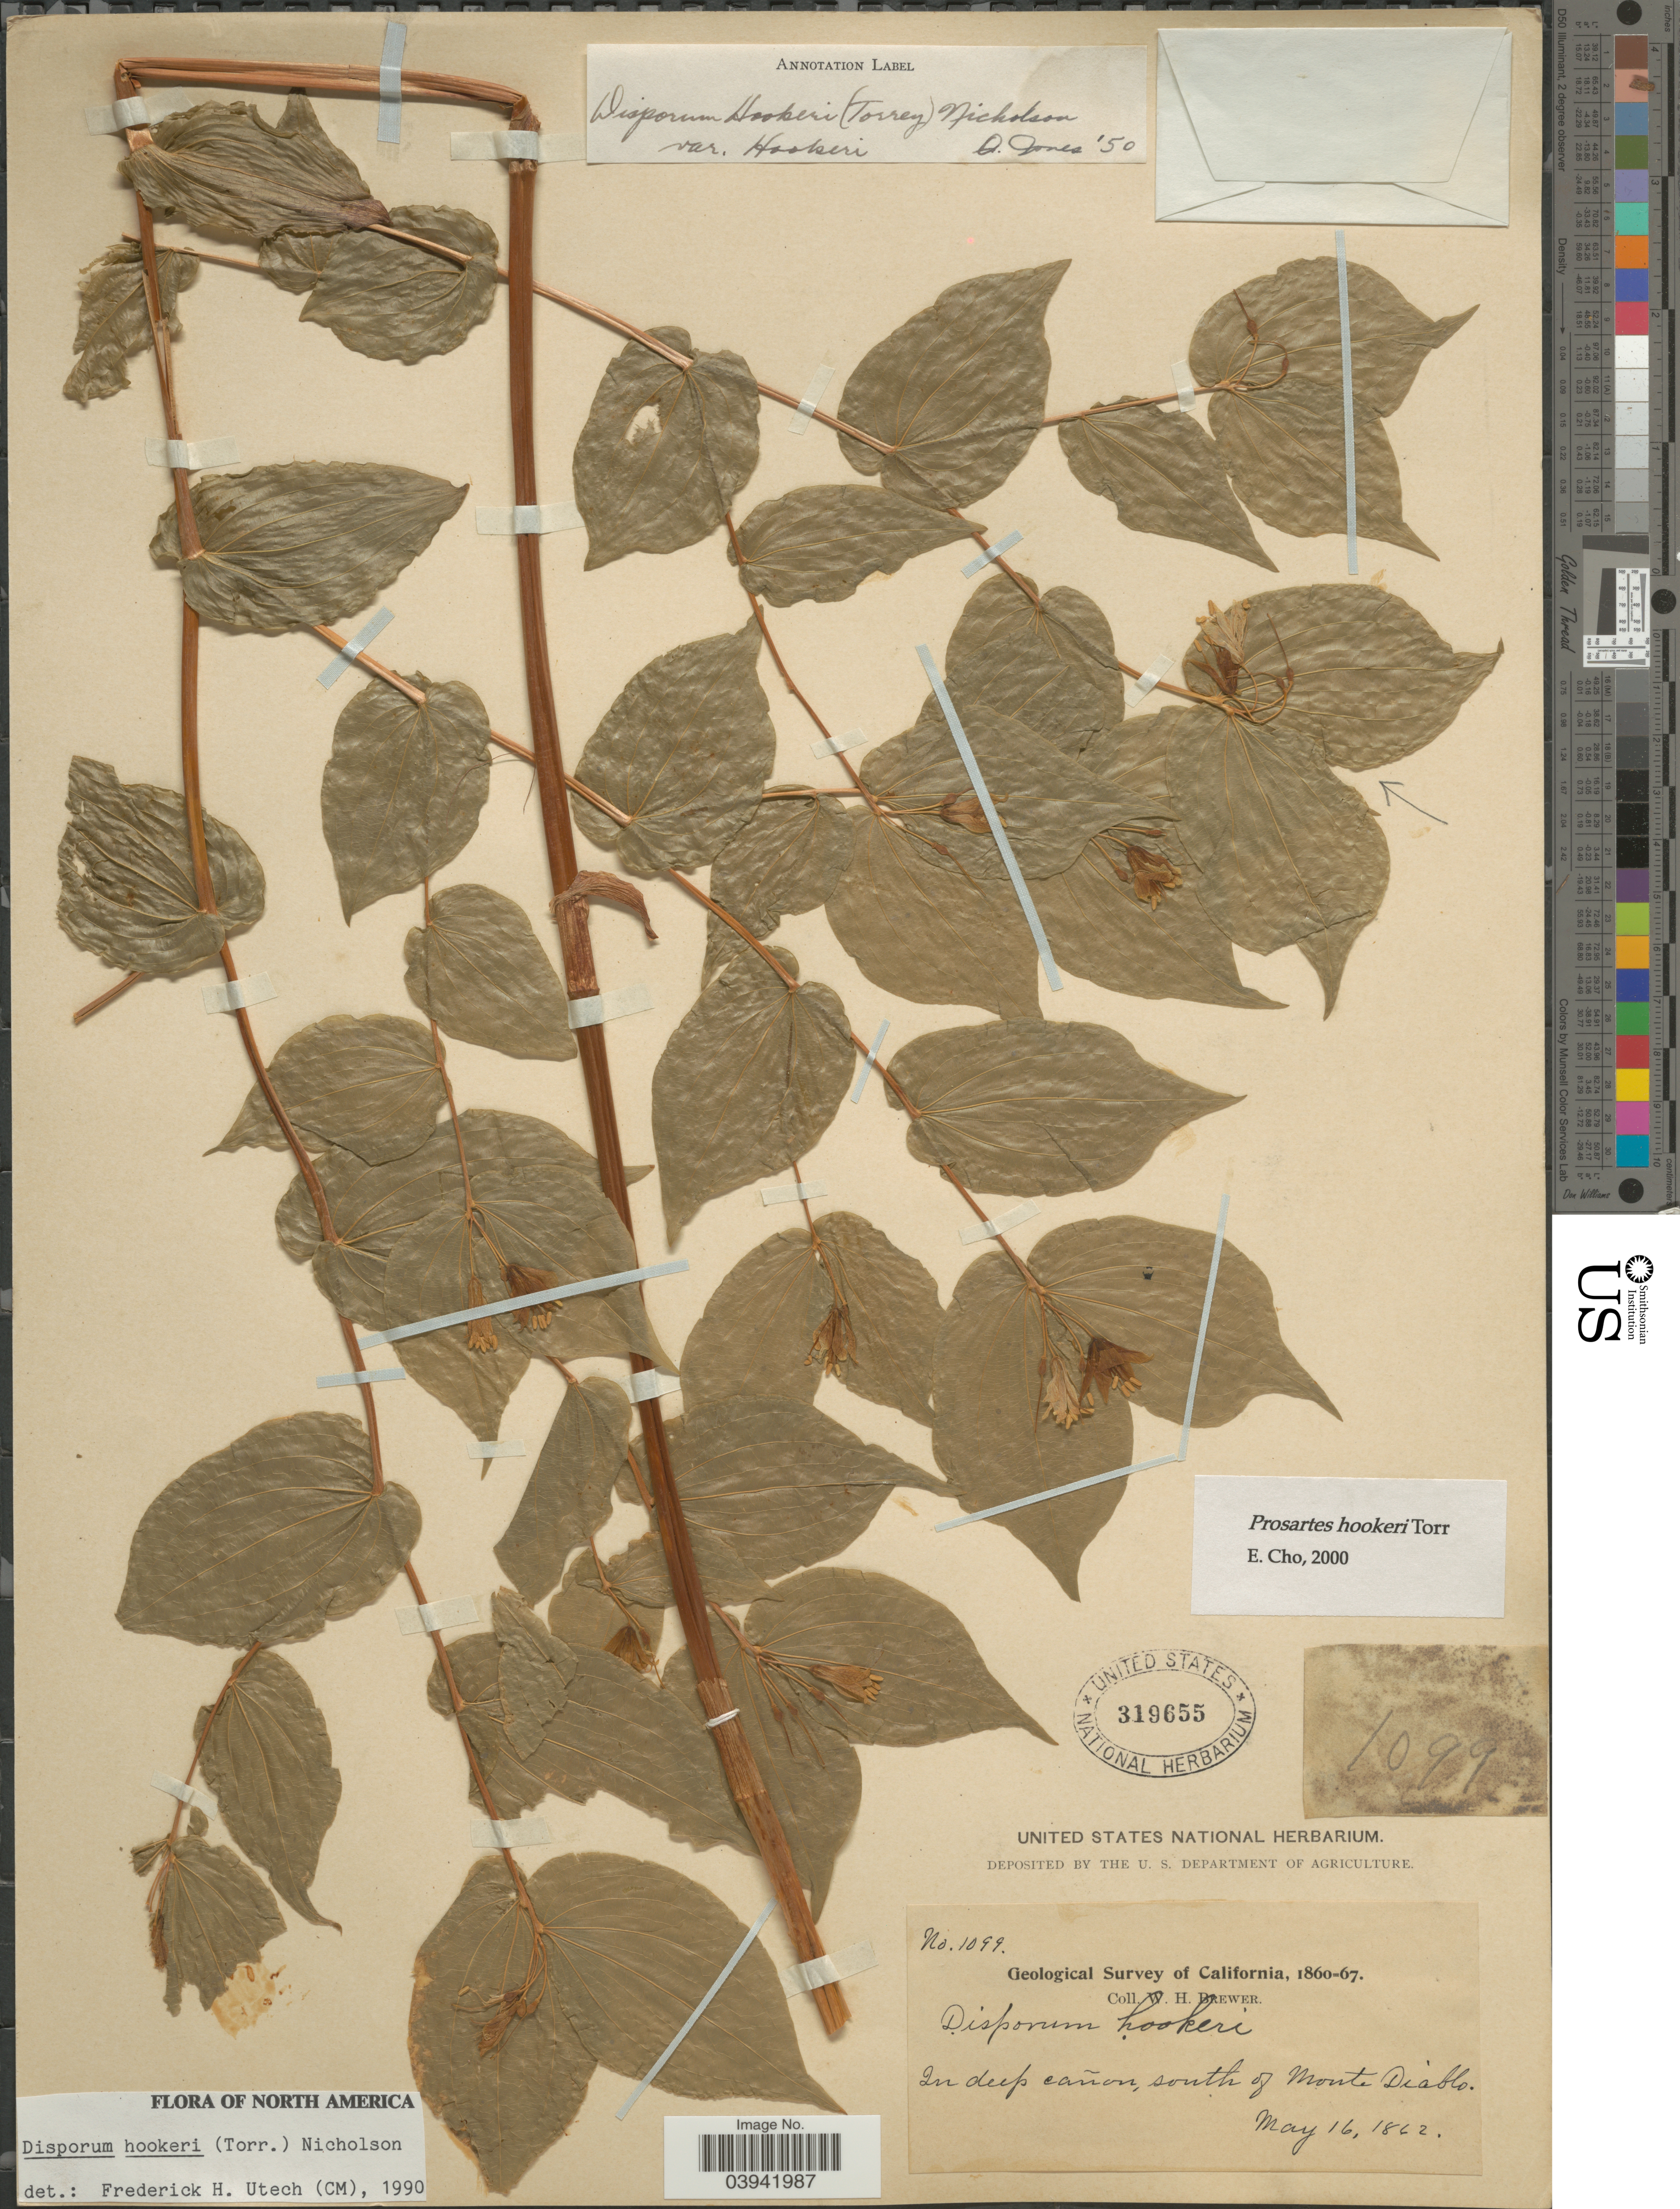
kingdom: Plantae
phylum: Tracheophyta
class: Liliopsida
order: Liliales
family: Liliaceae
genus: Prosartes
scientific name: Prosartes hookeri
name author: Torr.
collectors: W. H. Brewer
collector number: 1099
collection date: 1862-05-16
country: United States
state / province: California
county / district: Contra Costa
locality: In deep cañon, south of Monte Diablo.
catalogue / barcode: US 319655